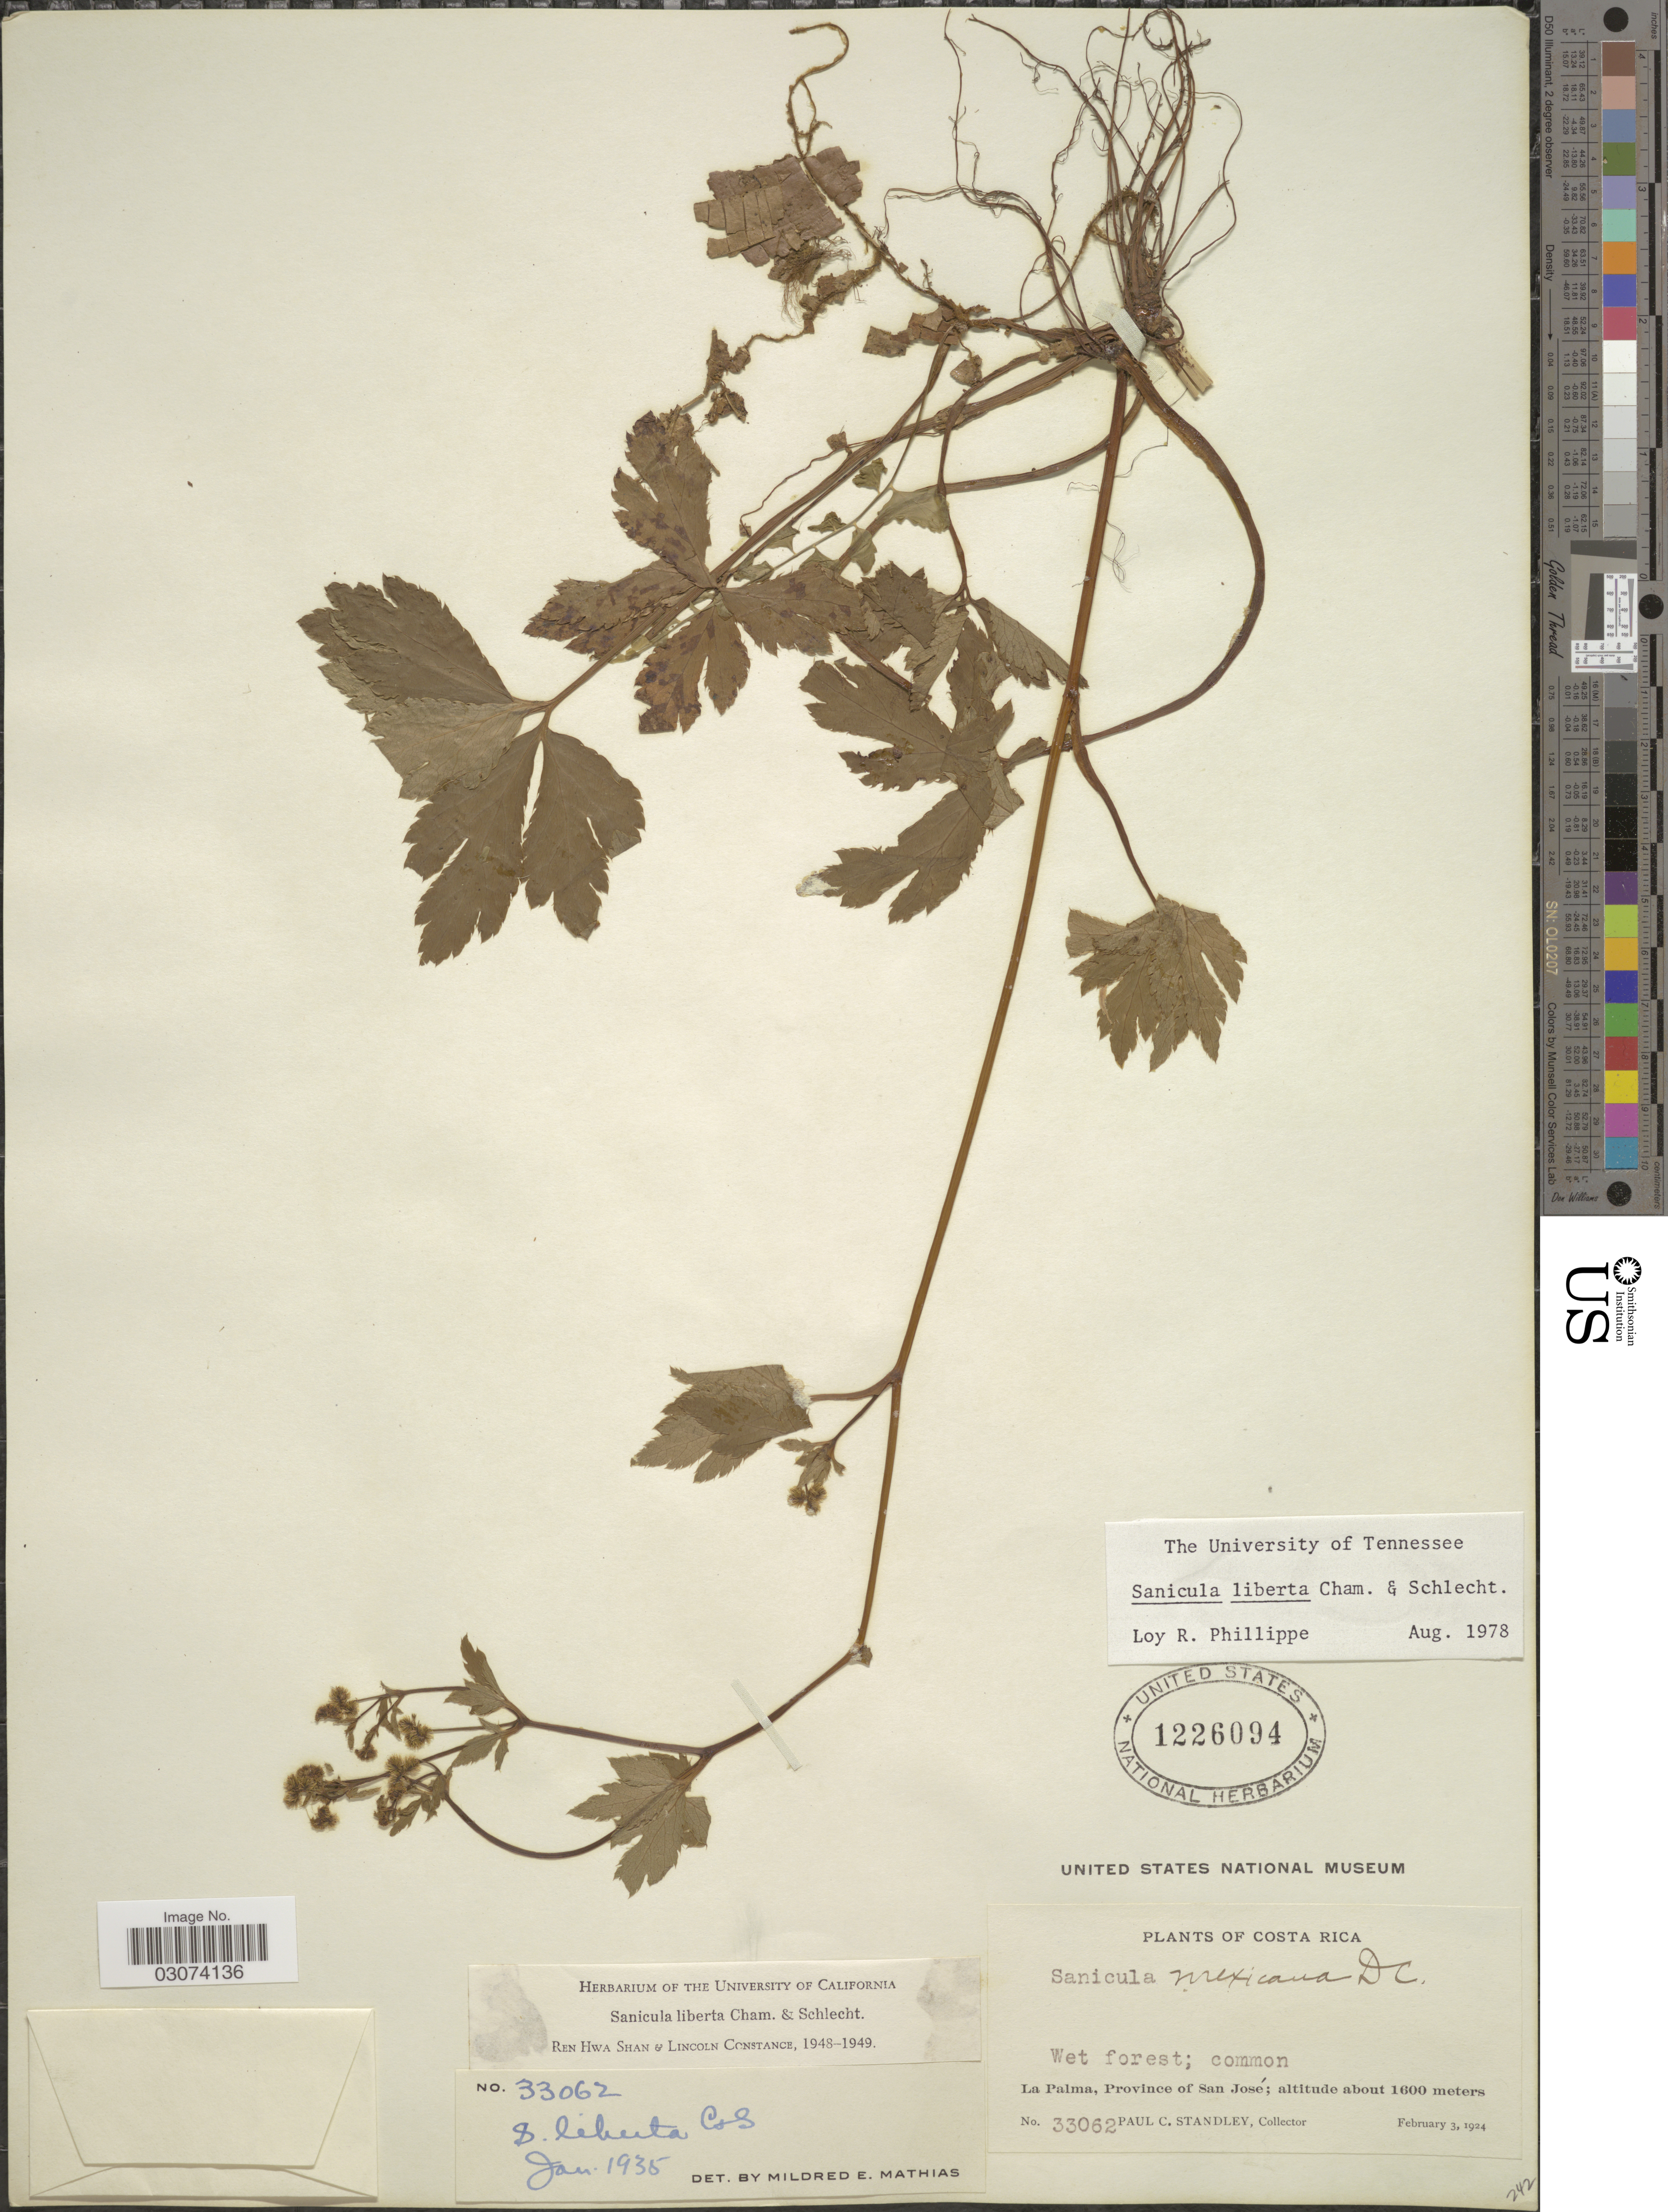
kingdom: Plantae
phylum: Tracheophyta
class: Magnoliopsida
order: Apiales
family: Apiaceae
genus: Sanicula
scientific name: Sanicula liberta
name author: Cham. & Schltdl.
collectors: P. C. Standley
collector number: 33062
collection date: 1924-02-03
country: Costa Rica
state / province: San José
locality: La Palma.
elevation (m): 1600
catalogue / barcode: US 1226094